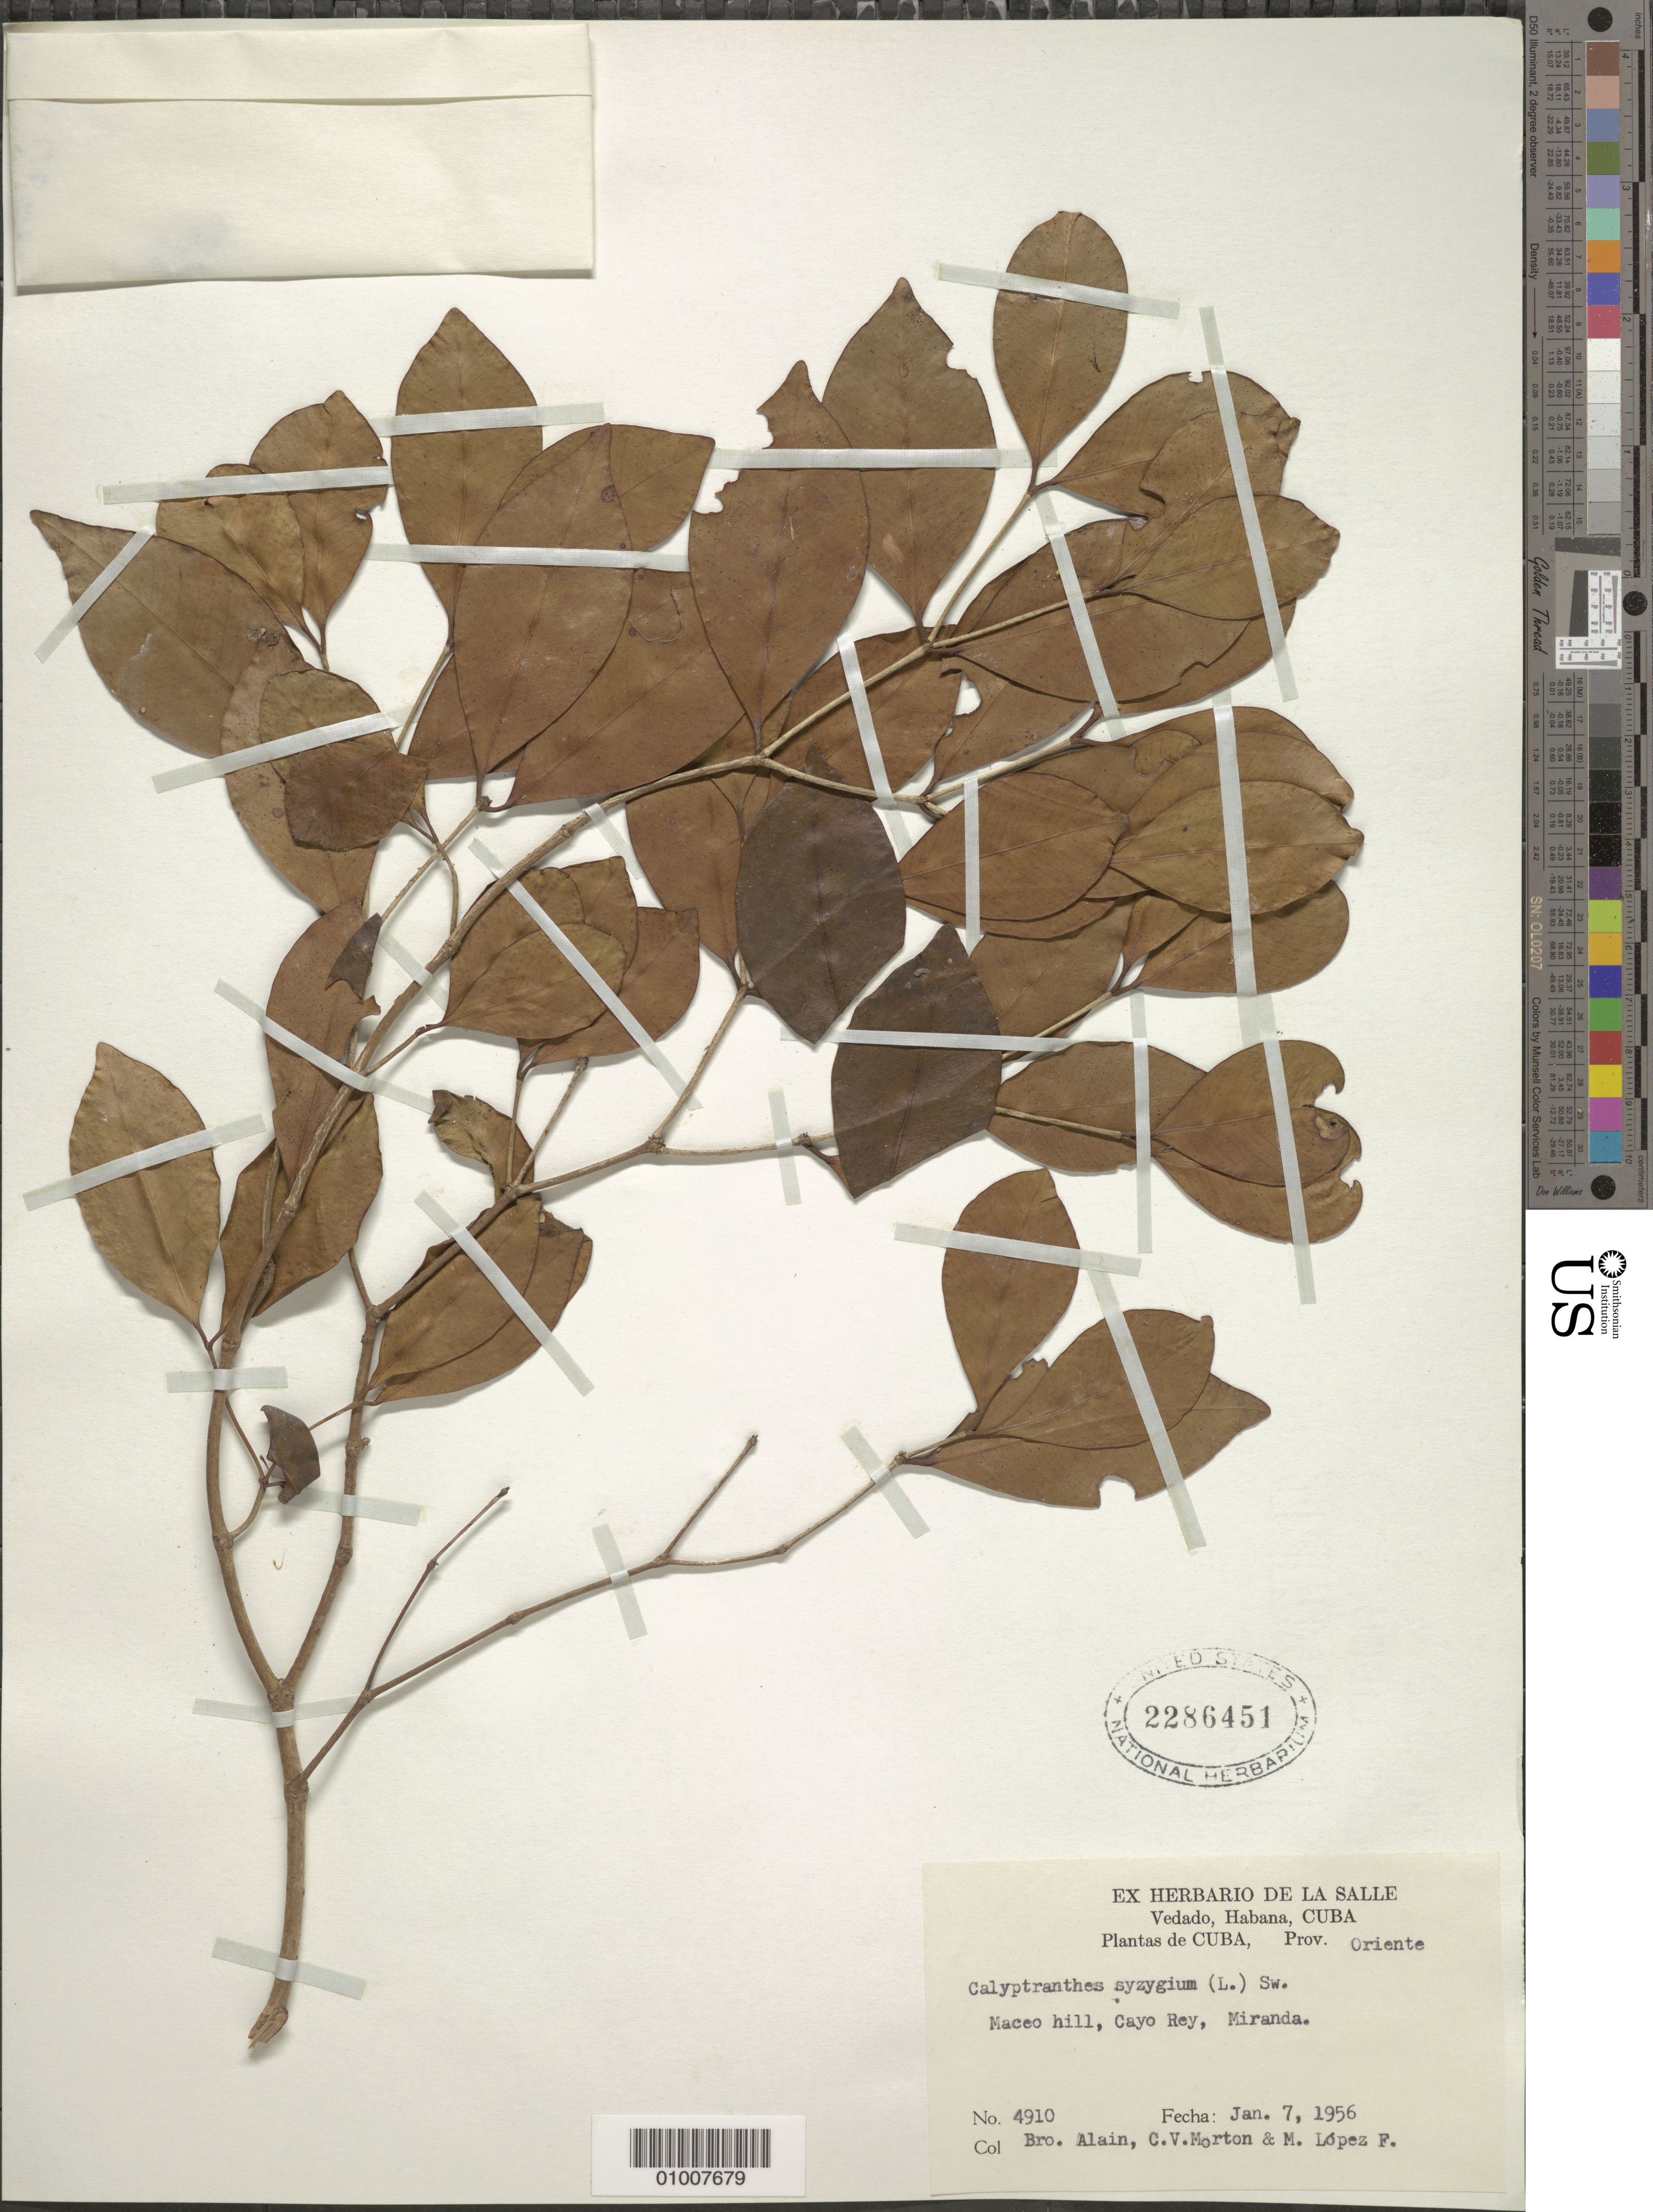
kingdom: Plantae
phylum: Tracheophyta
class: Magnoliopsida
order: Myrtales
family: Myrtaceae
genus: Myrcia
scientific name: Myrcia zuzygium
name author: (L.) A.R. Lourenço & E. Lucas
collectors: A. H. Liogier, C. V. Morton & M. López Figueiras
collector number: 4910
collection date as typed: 07 Jan 1956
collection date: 1956-01-07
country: Cuba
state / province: Oriente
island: Cuba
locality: Maceo hill, Cayo Rey, Miranda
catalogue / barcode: US 2286451